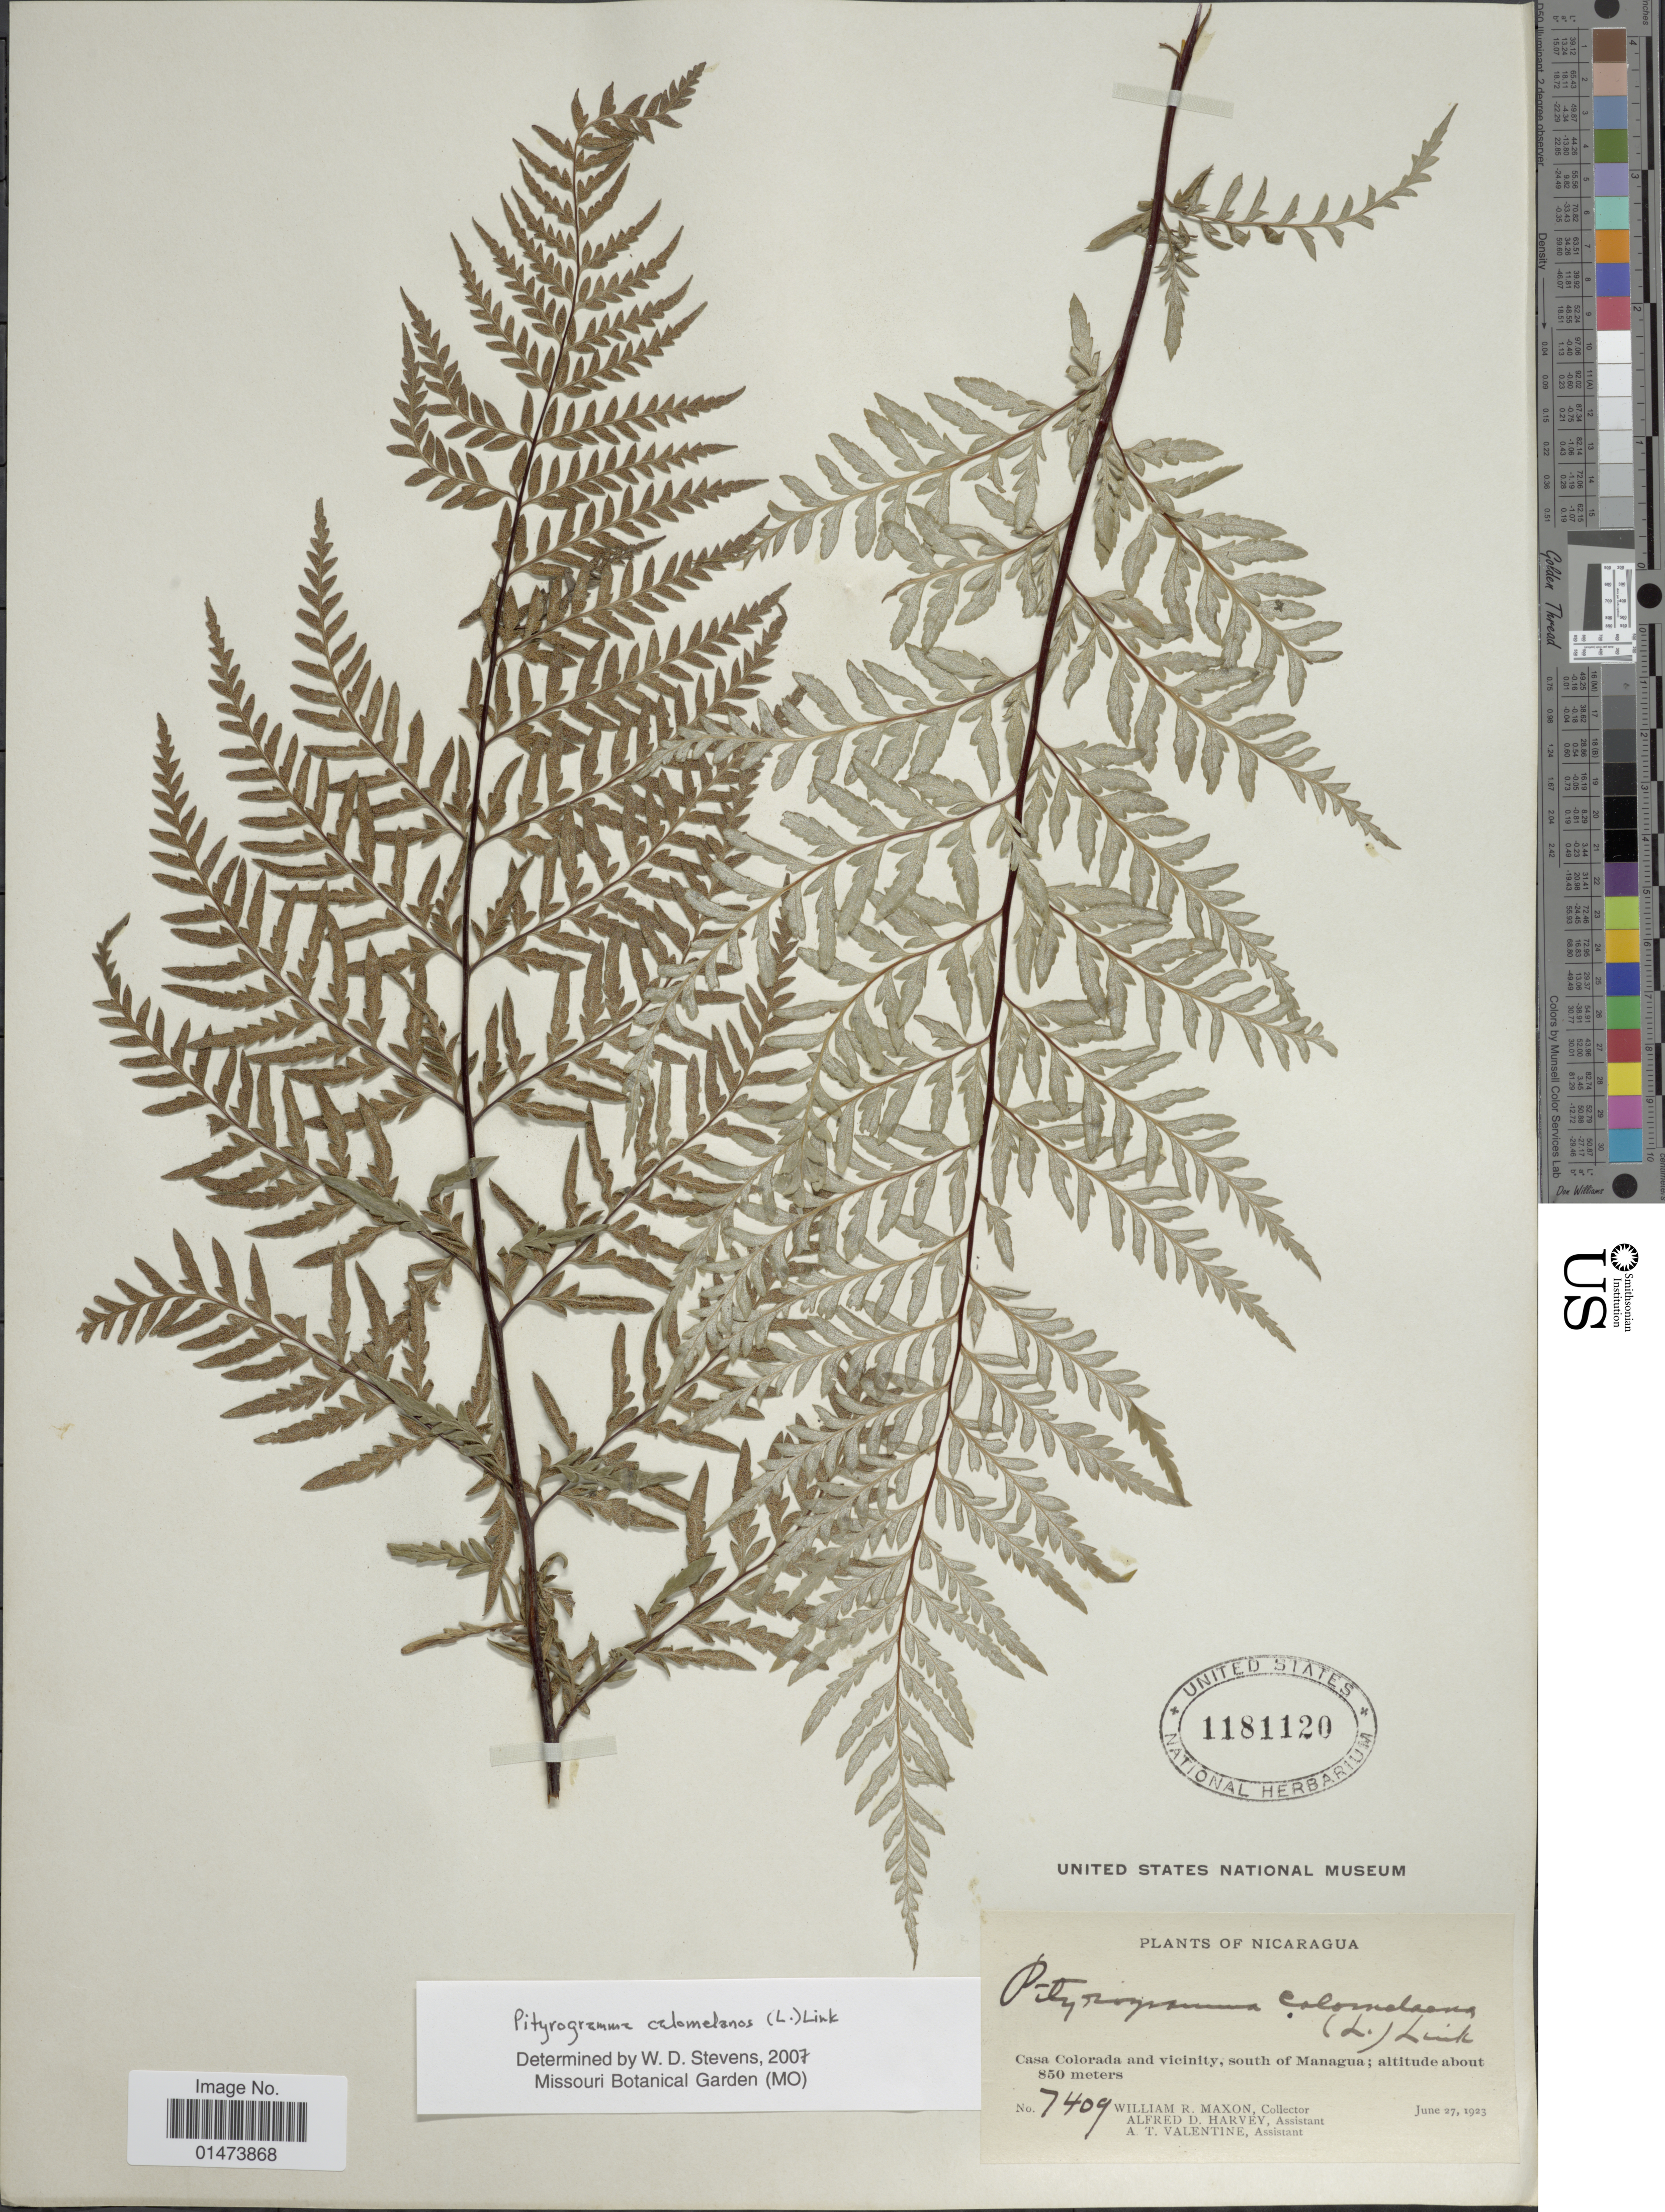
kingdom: Plantae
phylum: Tracheophyta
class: Polypodiopsida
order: Polypodiales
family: Pteridaceae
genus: Pityrogramma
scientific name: Pityrogramma calomelanos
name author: (L.) Link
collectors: W. R. Maxon, A. D. Harvey & A. Valentine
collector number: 7409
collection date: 1923-06-27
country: Nicaragua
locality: Casa Colorada and vicinity, south of Managua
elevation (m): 850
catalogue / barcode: US 1181120